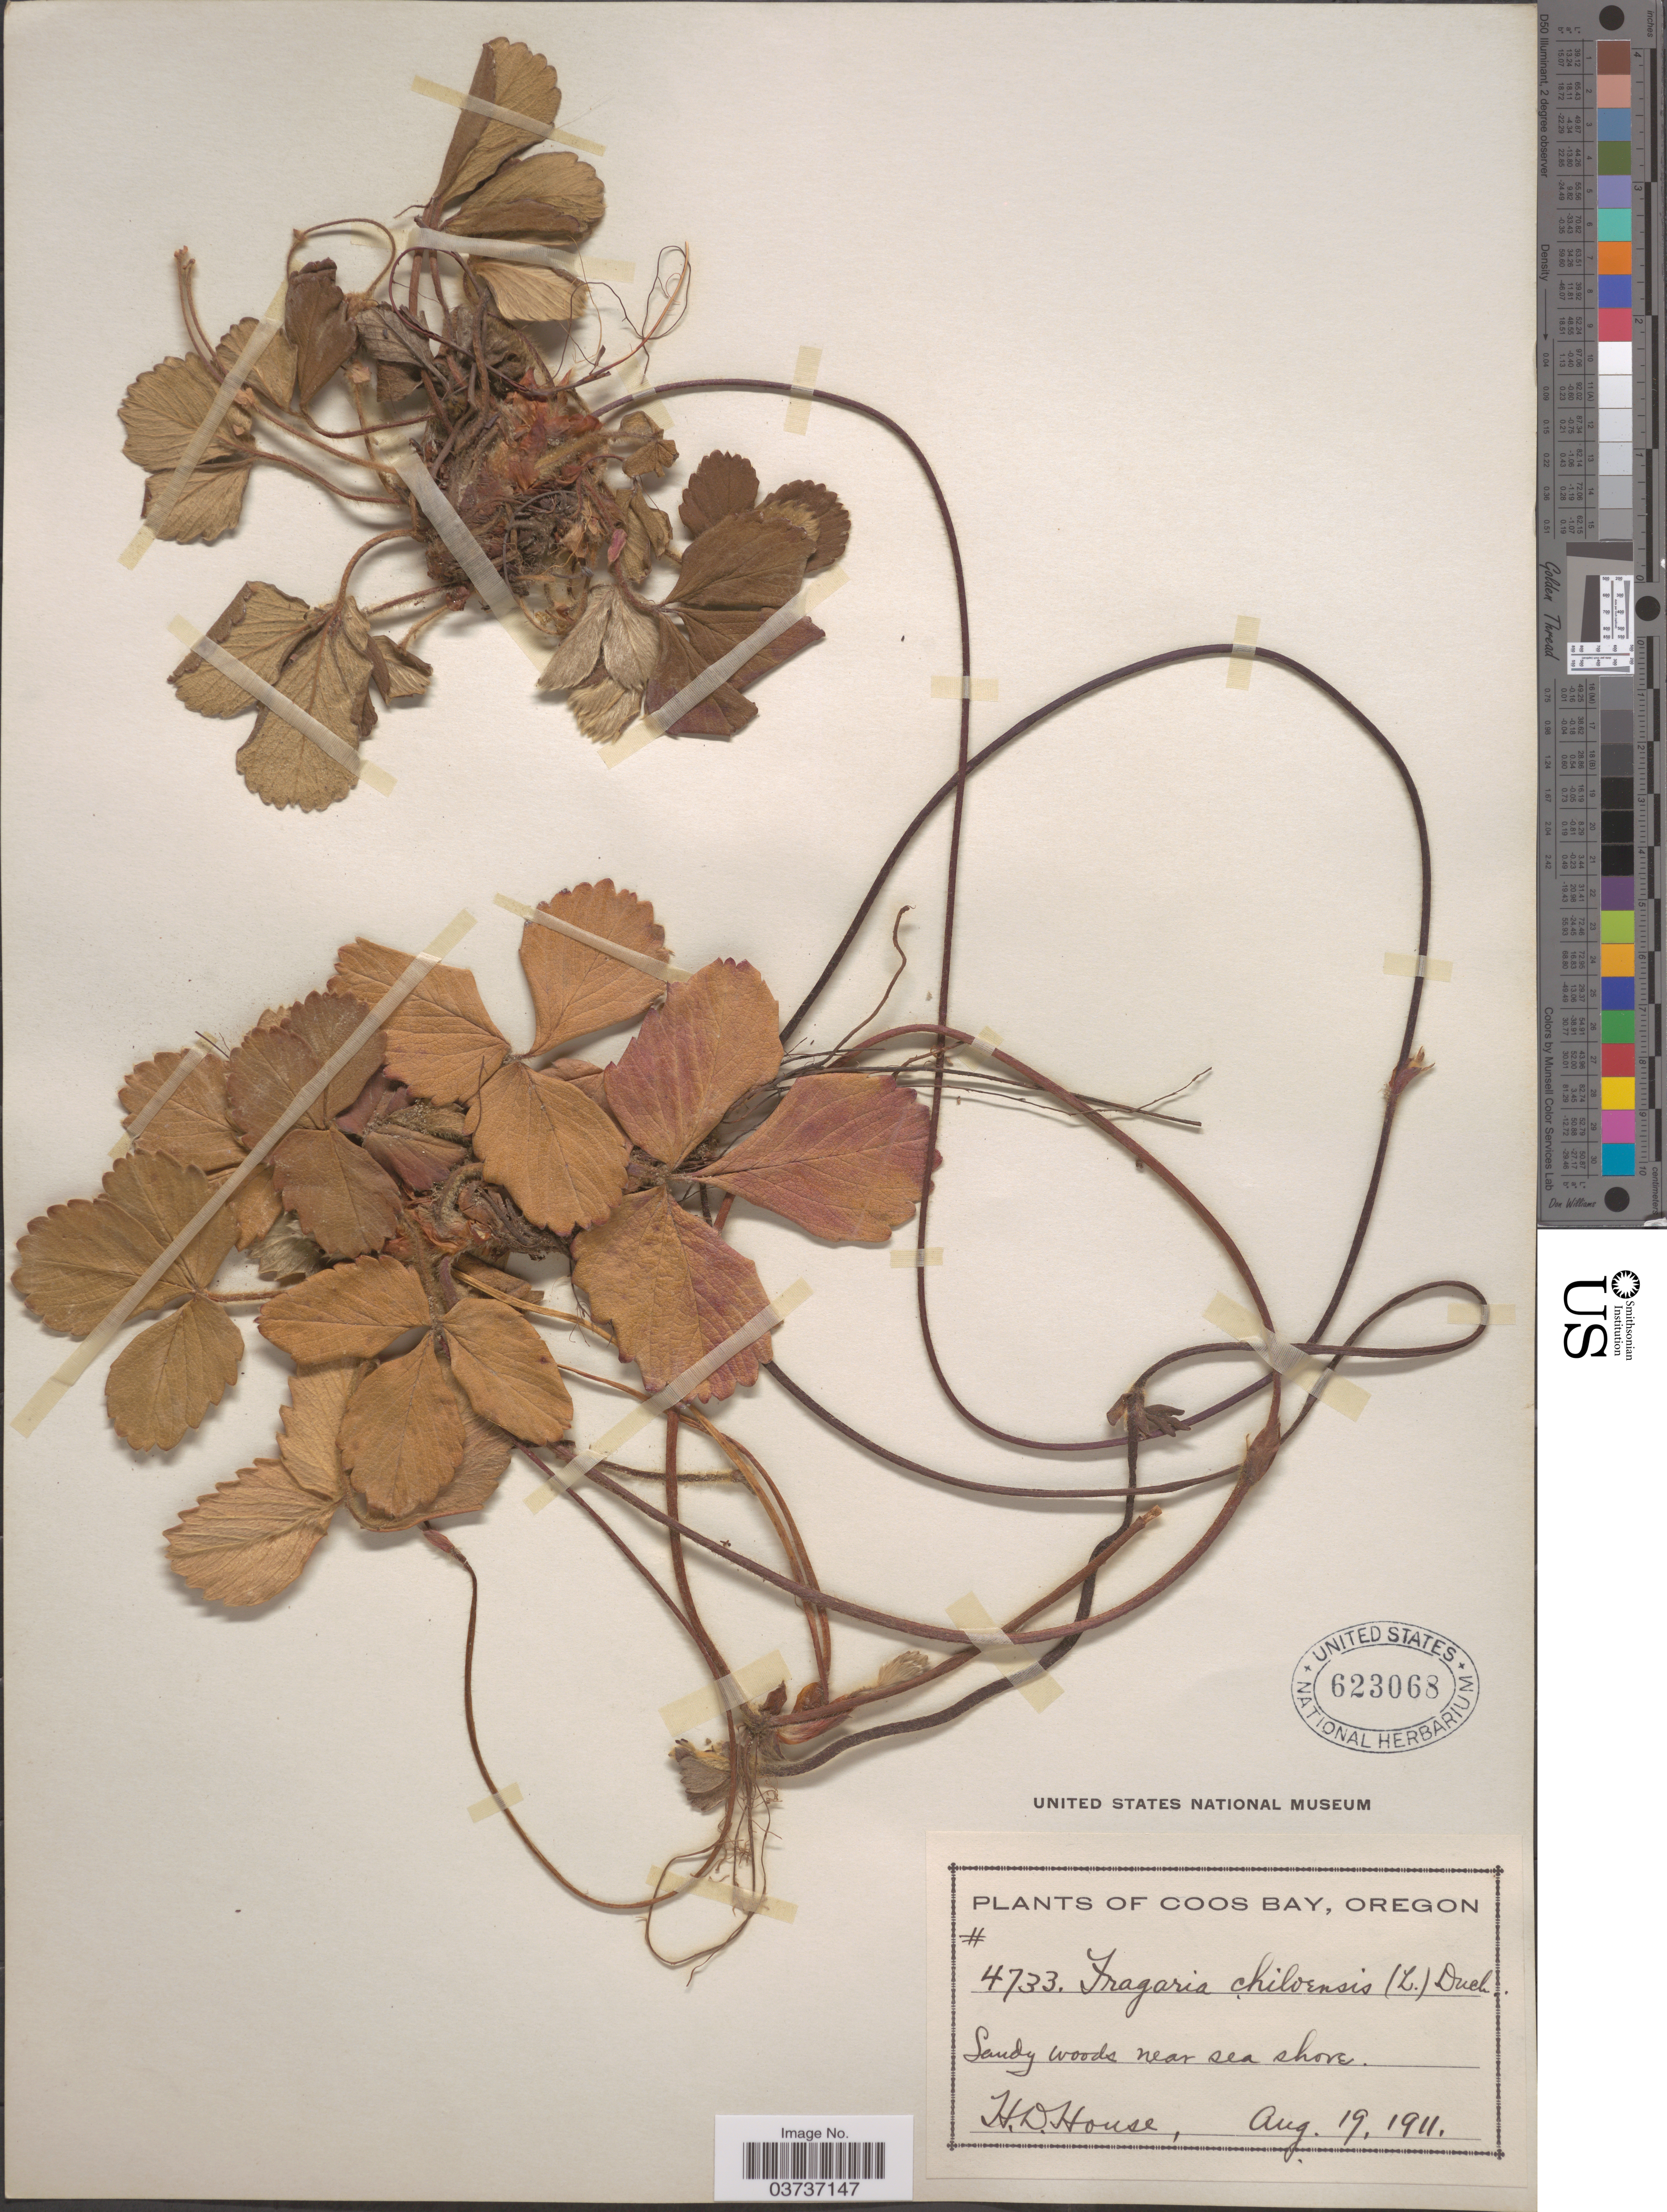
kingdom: Plantae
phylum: Tracheophyta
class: Magnoliopsida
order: Rosales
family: Rosaceae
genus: Fragaria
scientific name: Fragaria chiloensis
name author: (L.) Mill.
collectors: H. D. House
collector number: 4733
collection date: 1911-08-19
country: United States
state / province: Oregon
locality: Coos Bay.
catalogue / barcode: US 623068